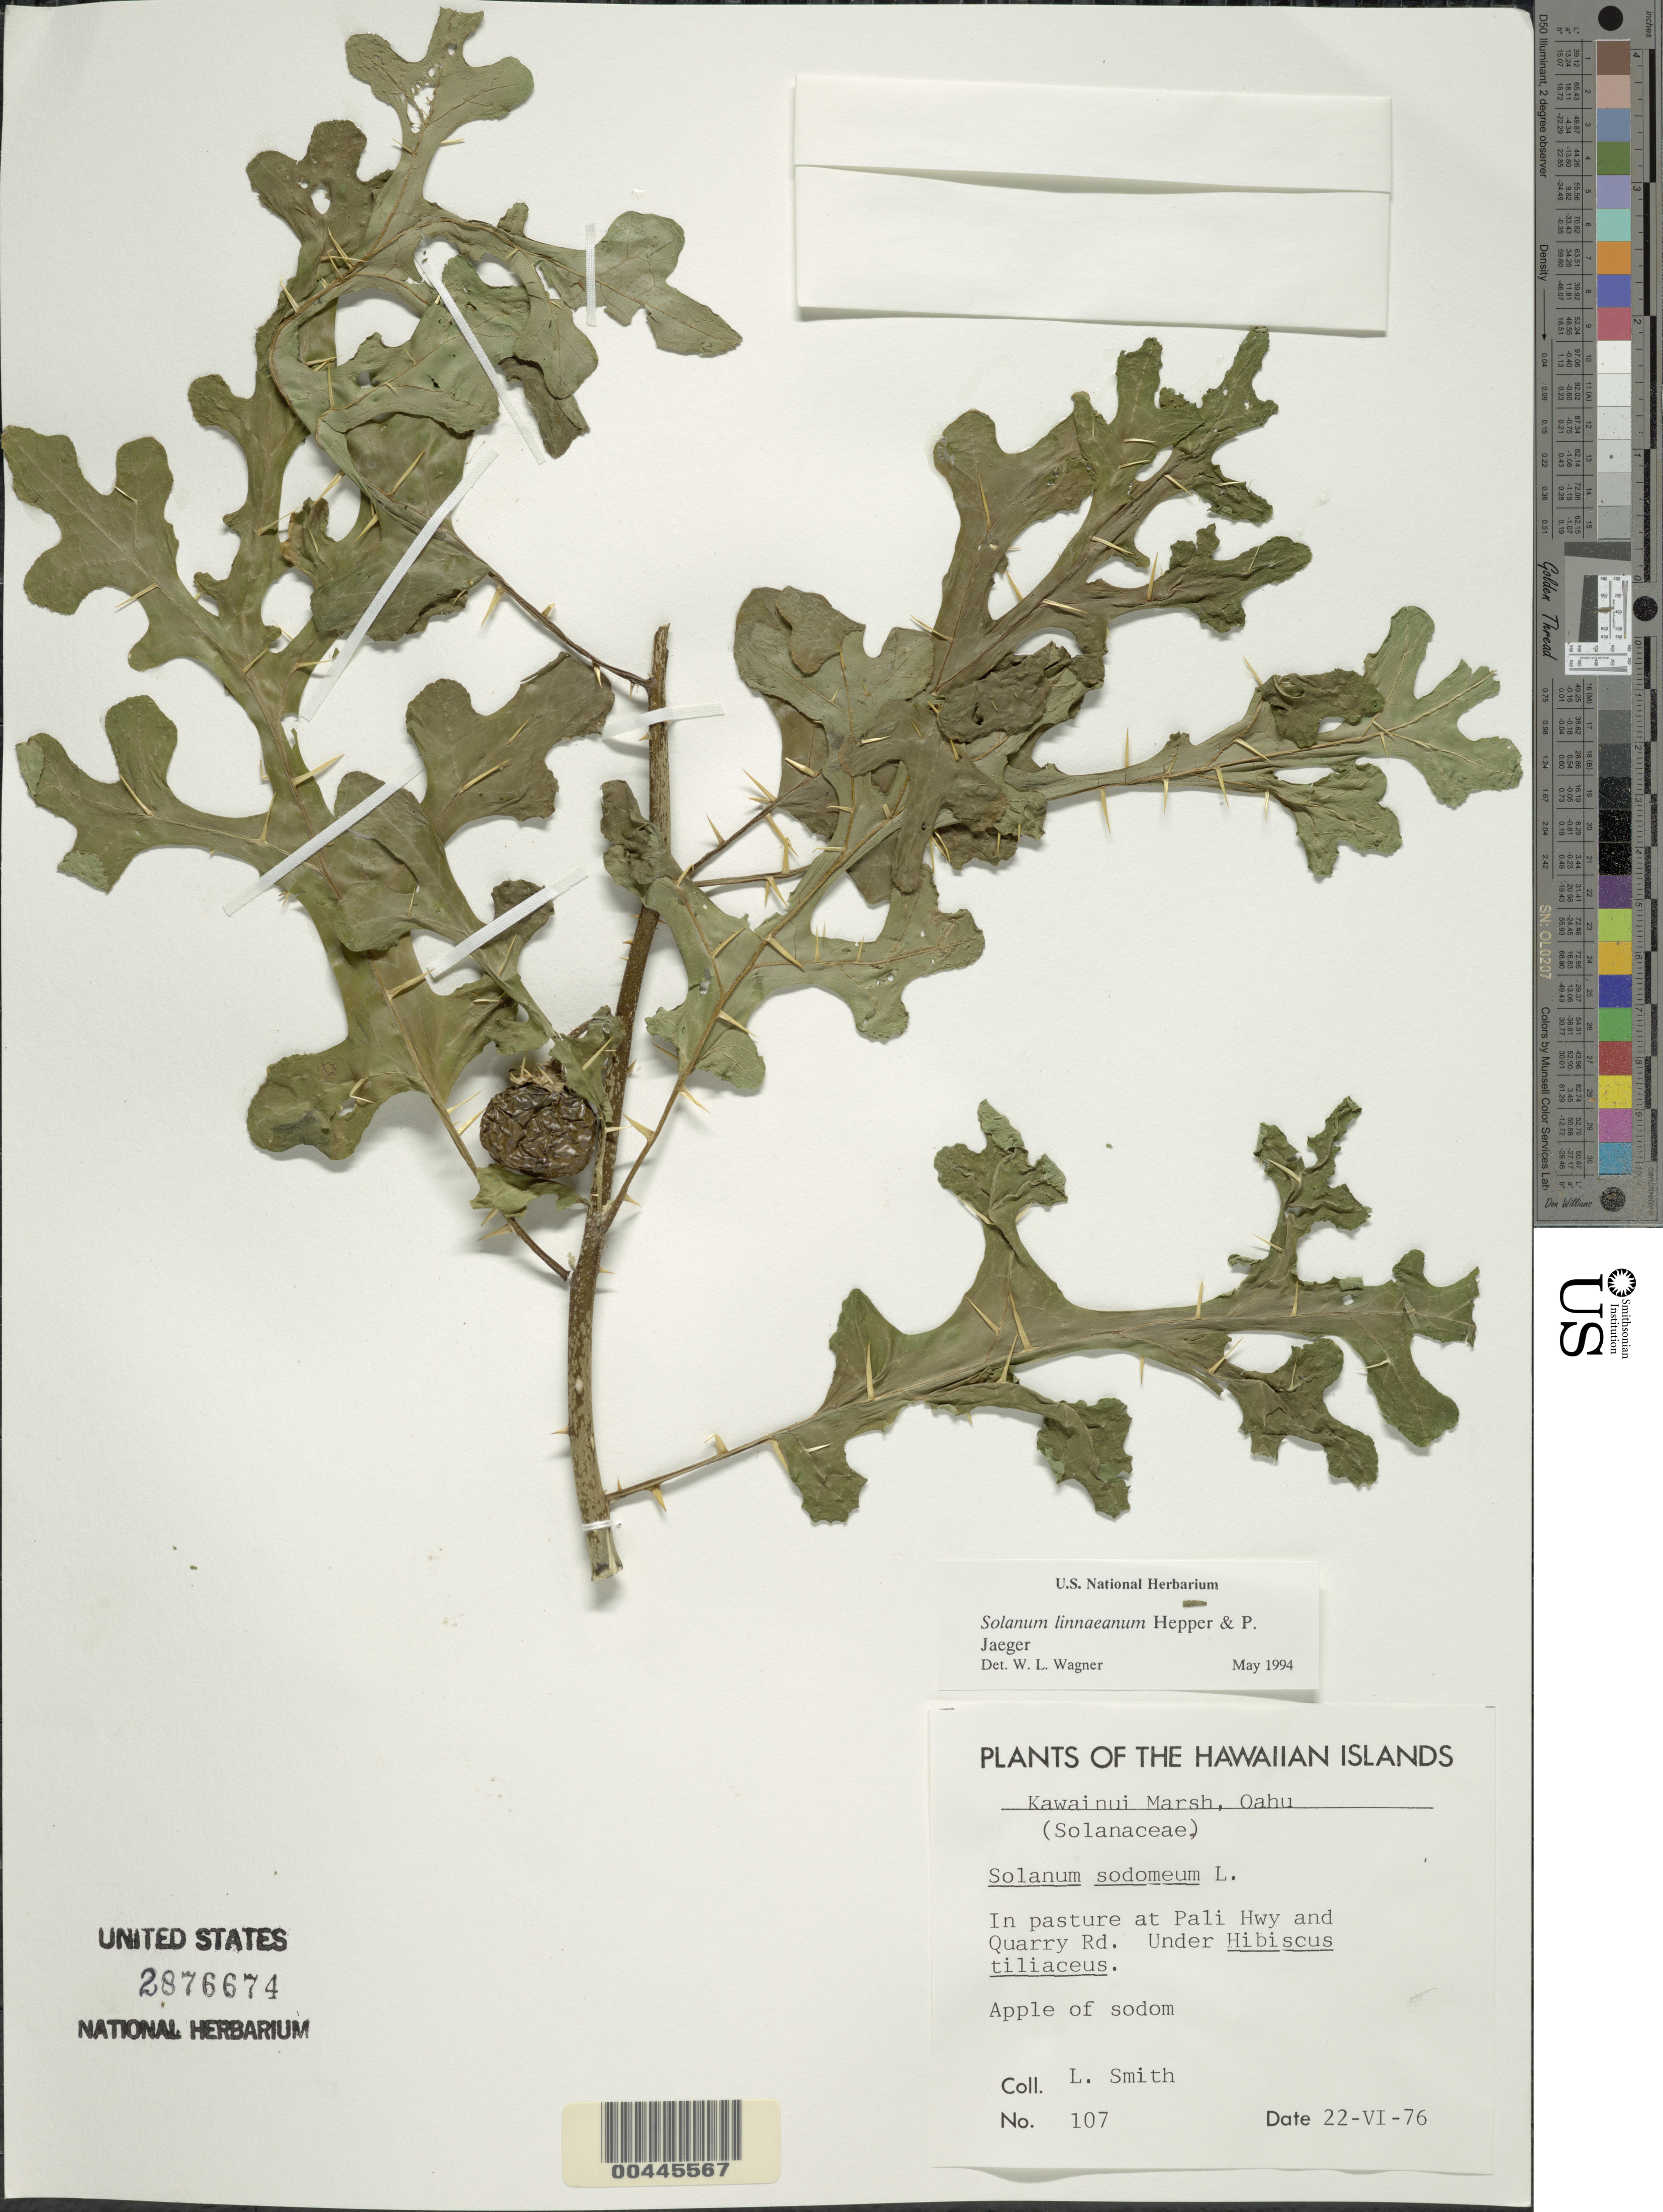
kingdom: Plantae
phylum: Tracheophyta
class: Magnoliopsida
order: Solanales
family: Solanaceae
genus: Solanum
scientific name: Solanum linnaeanum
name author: Hepper & P.-M.L.Jaeger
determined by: Wagner, W. L., (BOT), Smithsonian Institution - National Museum of Natural History (UNITED STATES)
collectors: L. Smith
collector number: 107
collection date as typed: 22 Jun 1976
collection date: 1976-06-22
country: United States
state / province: Hawaii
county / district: Honolulu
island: Oahu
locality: Kawinui Marsh, at Pali Hwy and Quarry Rd.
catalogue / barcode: US 2876674